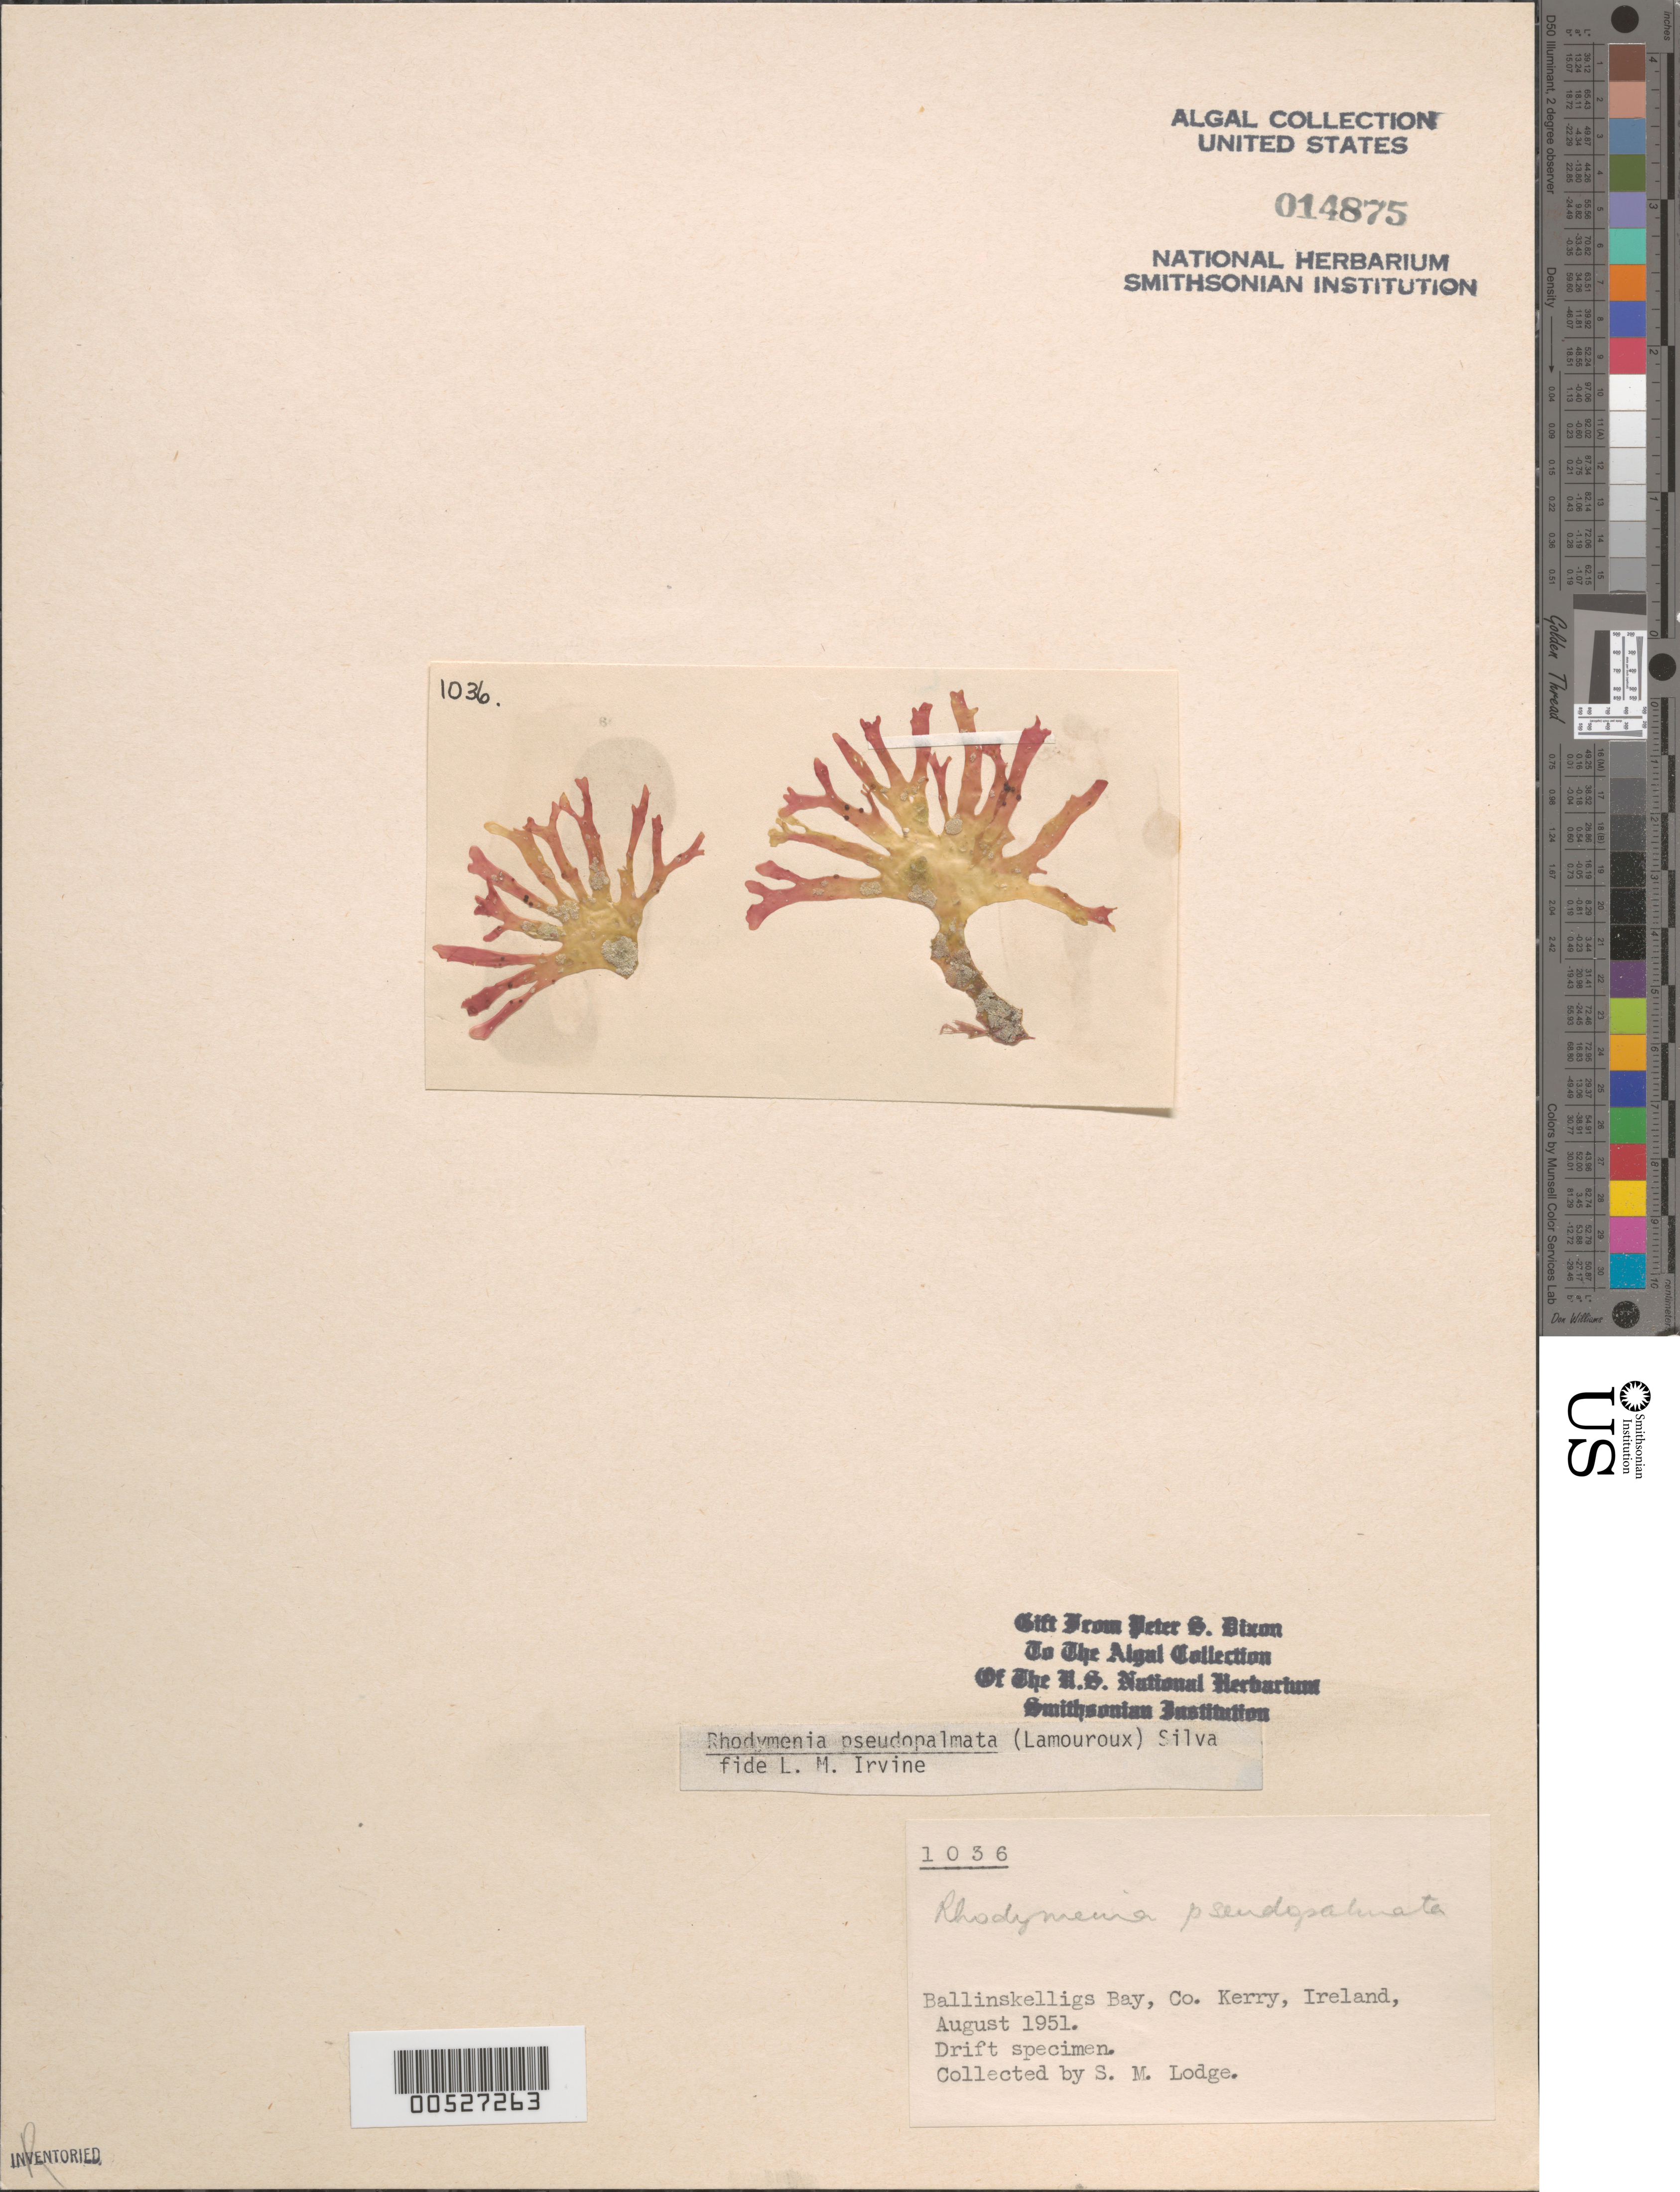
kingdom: Plantae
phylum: Rhodophyta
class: Florideophyceae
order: Rhodymeniales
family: Rhodymeniaceae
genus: Rhodymenia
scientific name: Rhodymenia pseudopalmata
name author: (J.V.Lamouroux) P.C. Silva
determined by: Irvine, L. M.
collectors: S. Lodge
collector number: PSD 1036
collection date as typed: Aug 1951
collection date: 1951-08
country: Ireland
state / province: Munster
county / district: Kerry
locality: Ballinskelligs Bay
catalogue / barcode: US 14875